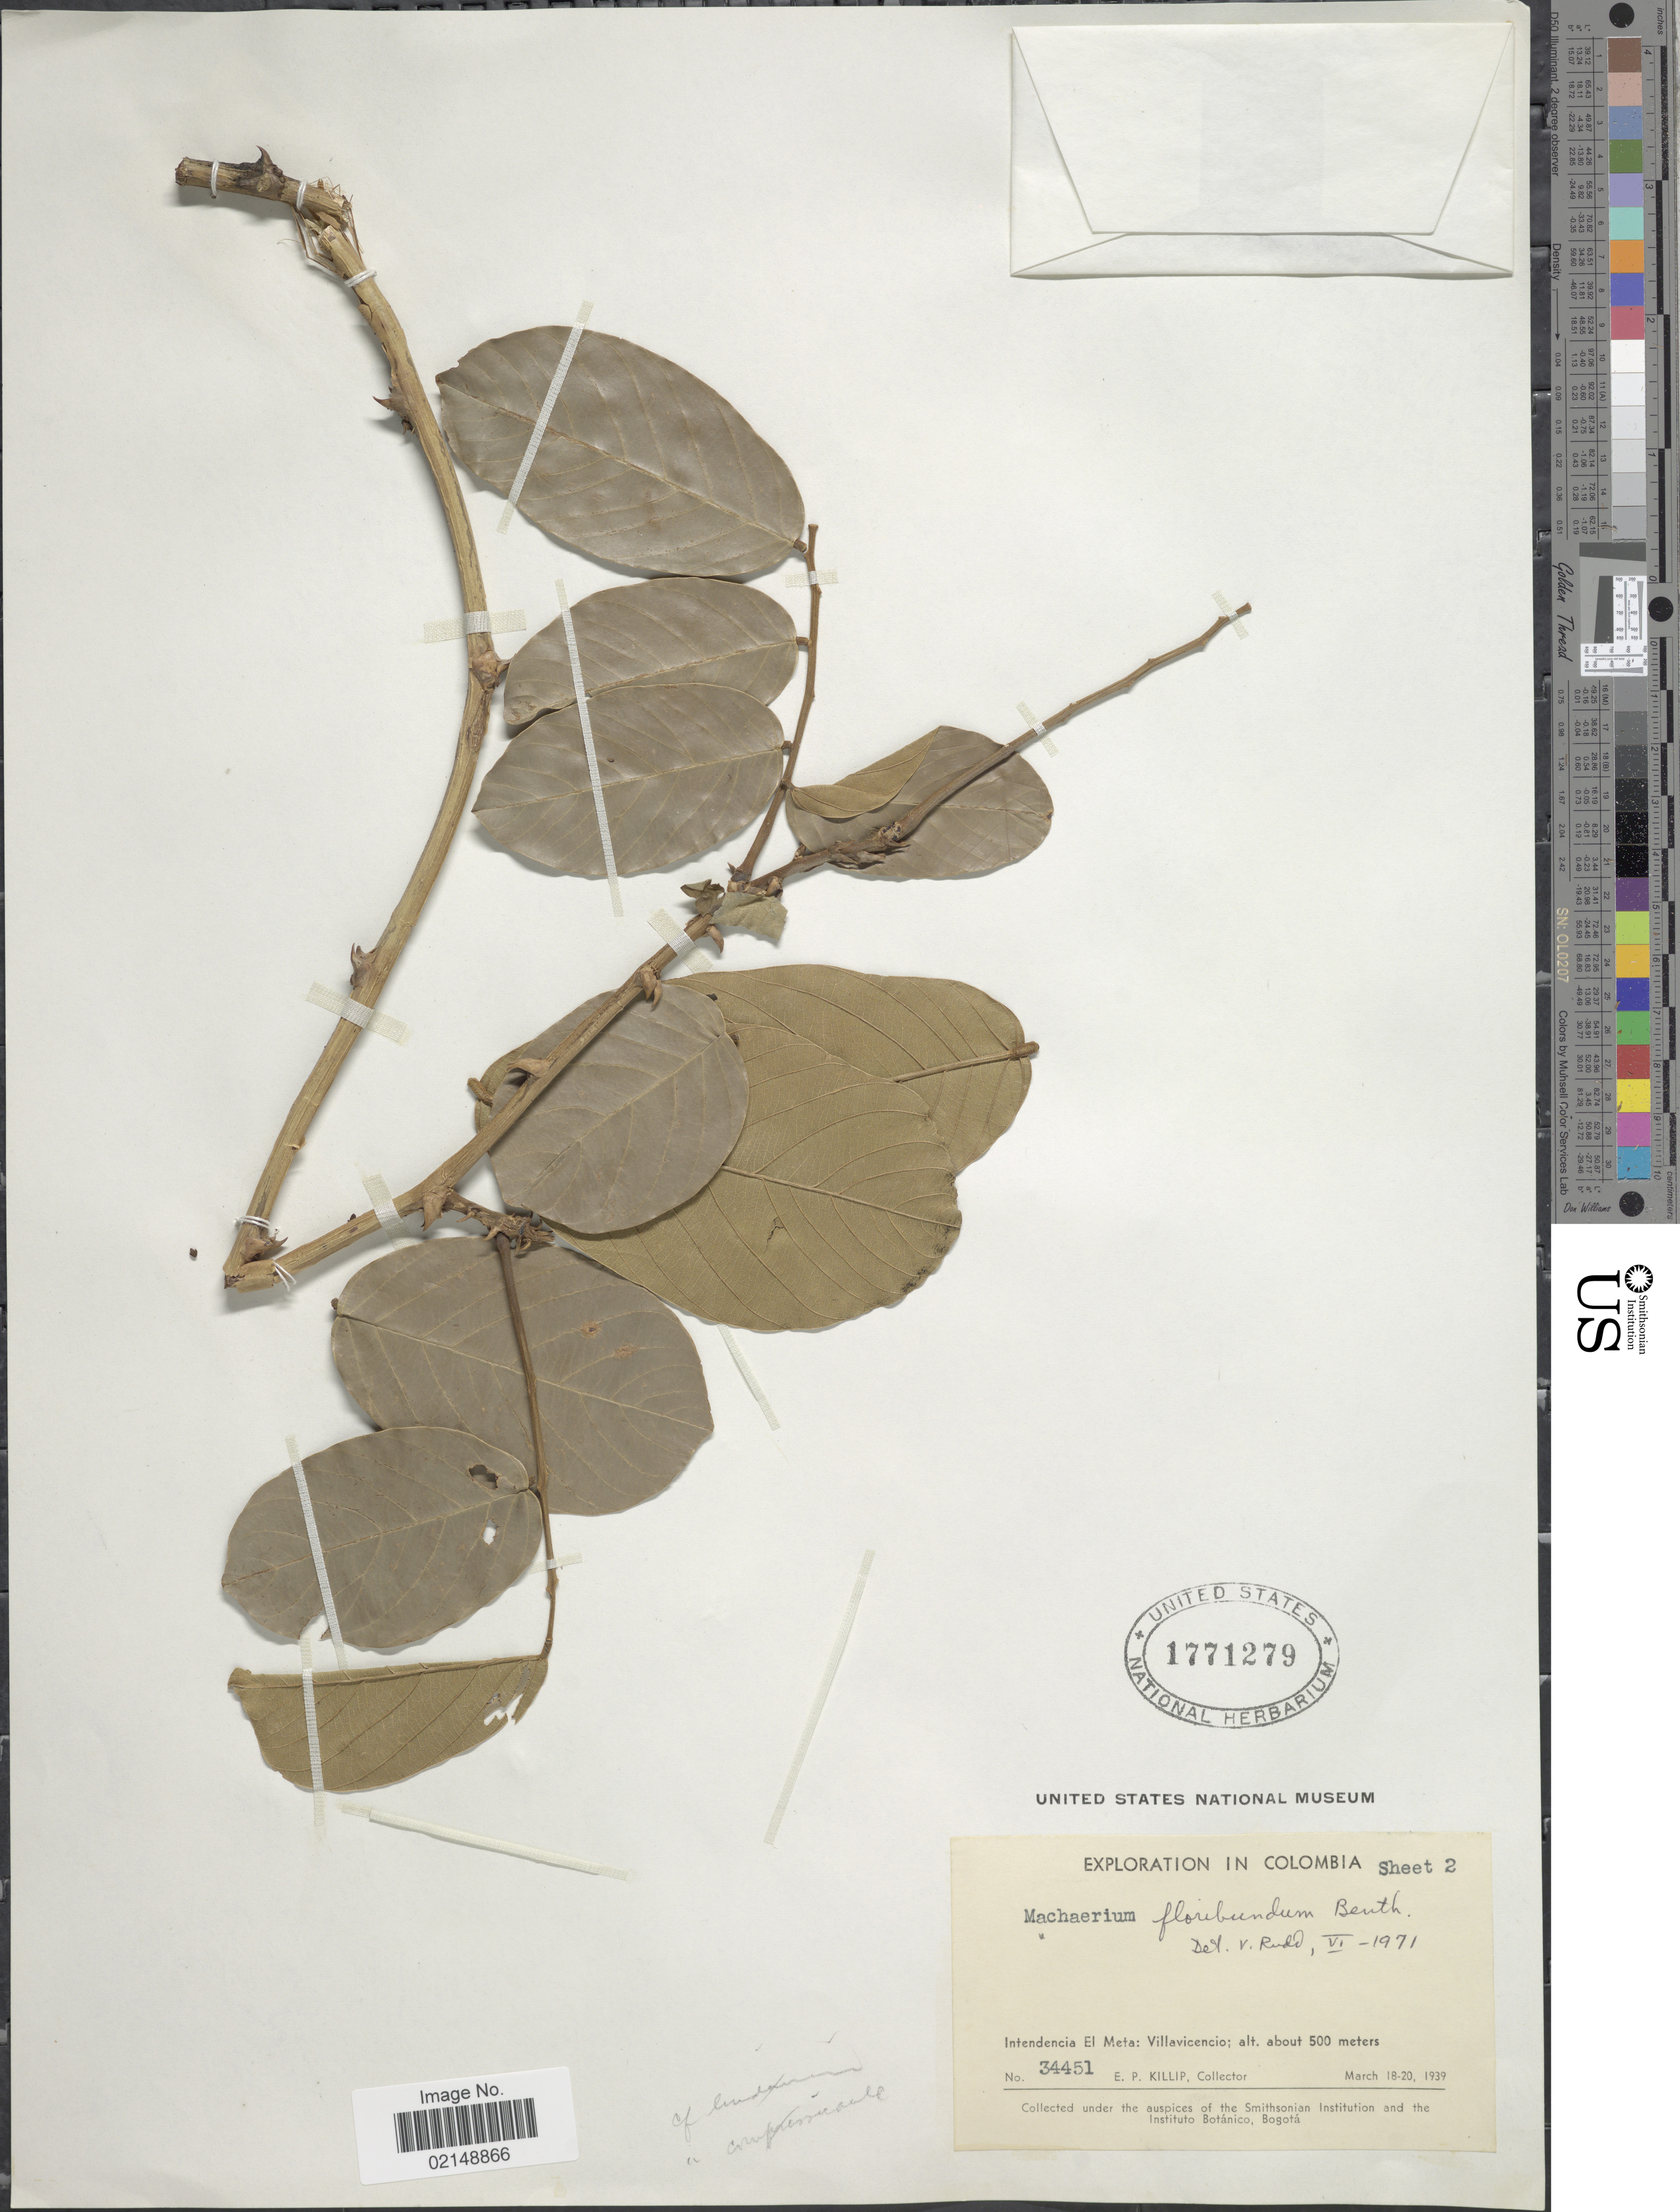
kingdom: Plantae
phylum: Tracheophyta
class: Magnoliopsida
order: Fabales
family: Fabaceae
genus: Machaerium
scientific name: Machaerium floribundum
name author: Benth.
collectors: E. P. Killip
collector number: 34451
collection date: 1939-03-18/1939-03-20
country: Colombia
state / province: Meta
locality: Intendencia El Meta: Villavicencio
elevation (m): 500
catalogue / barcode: US 1771279